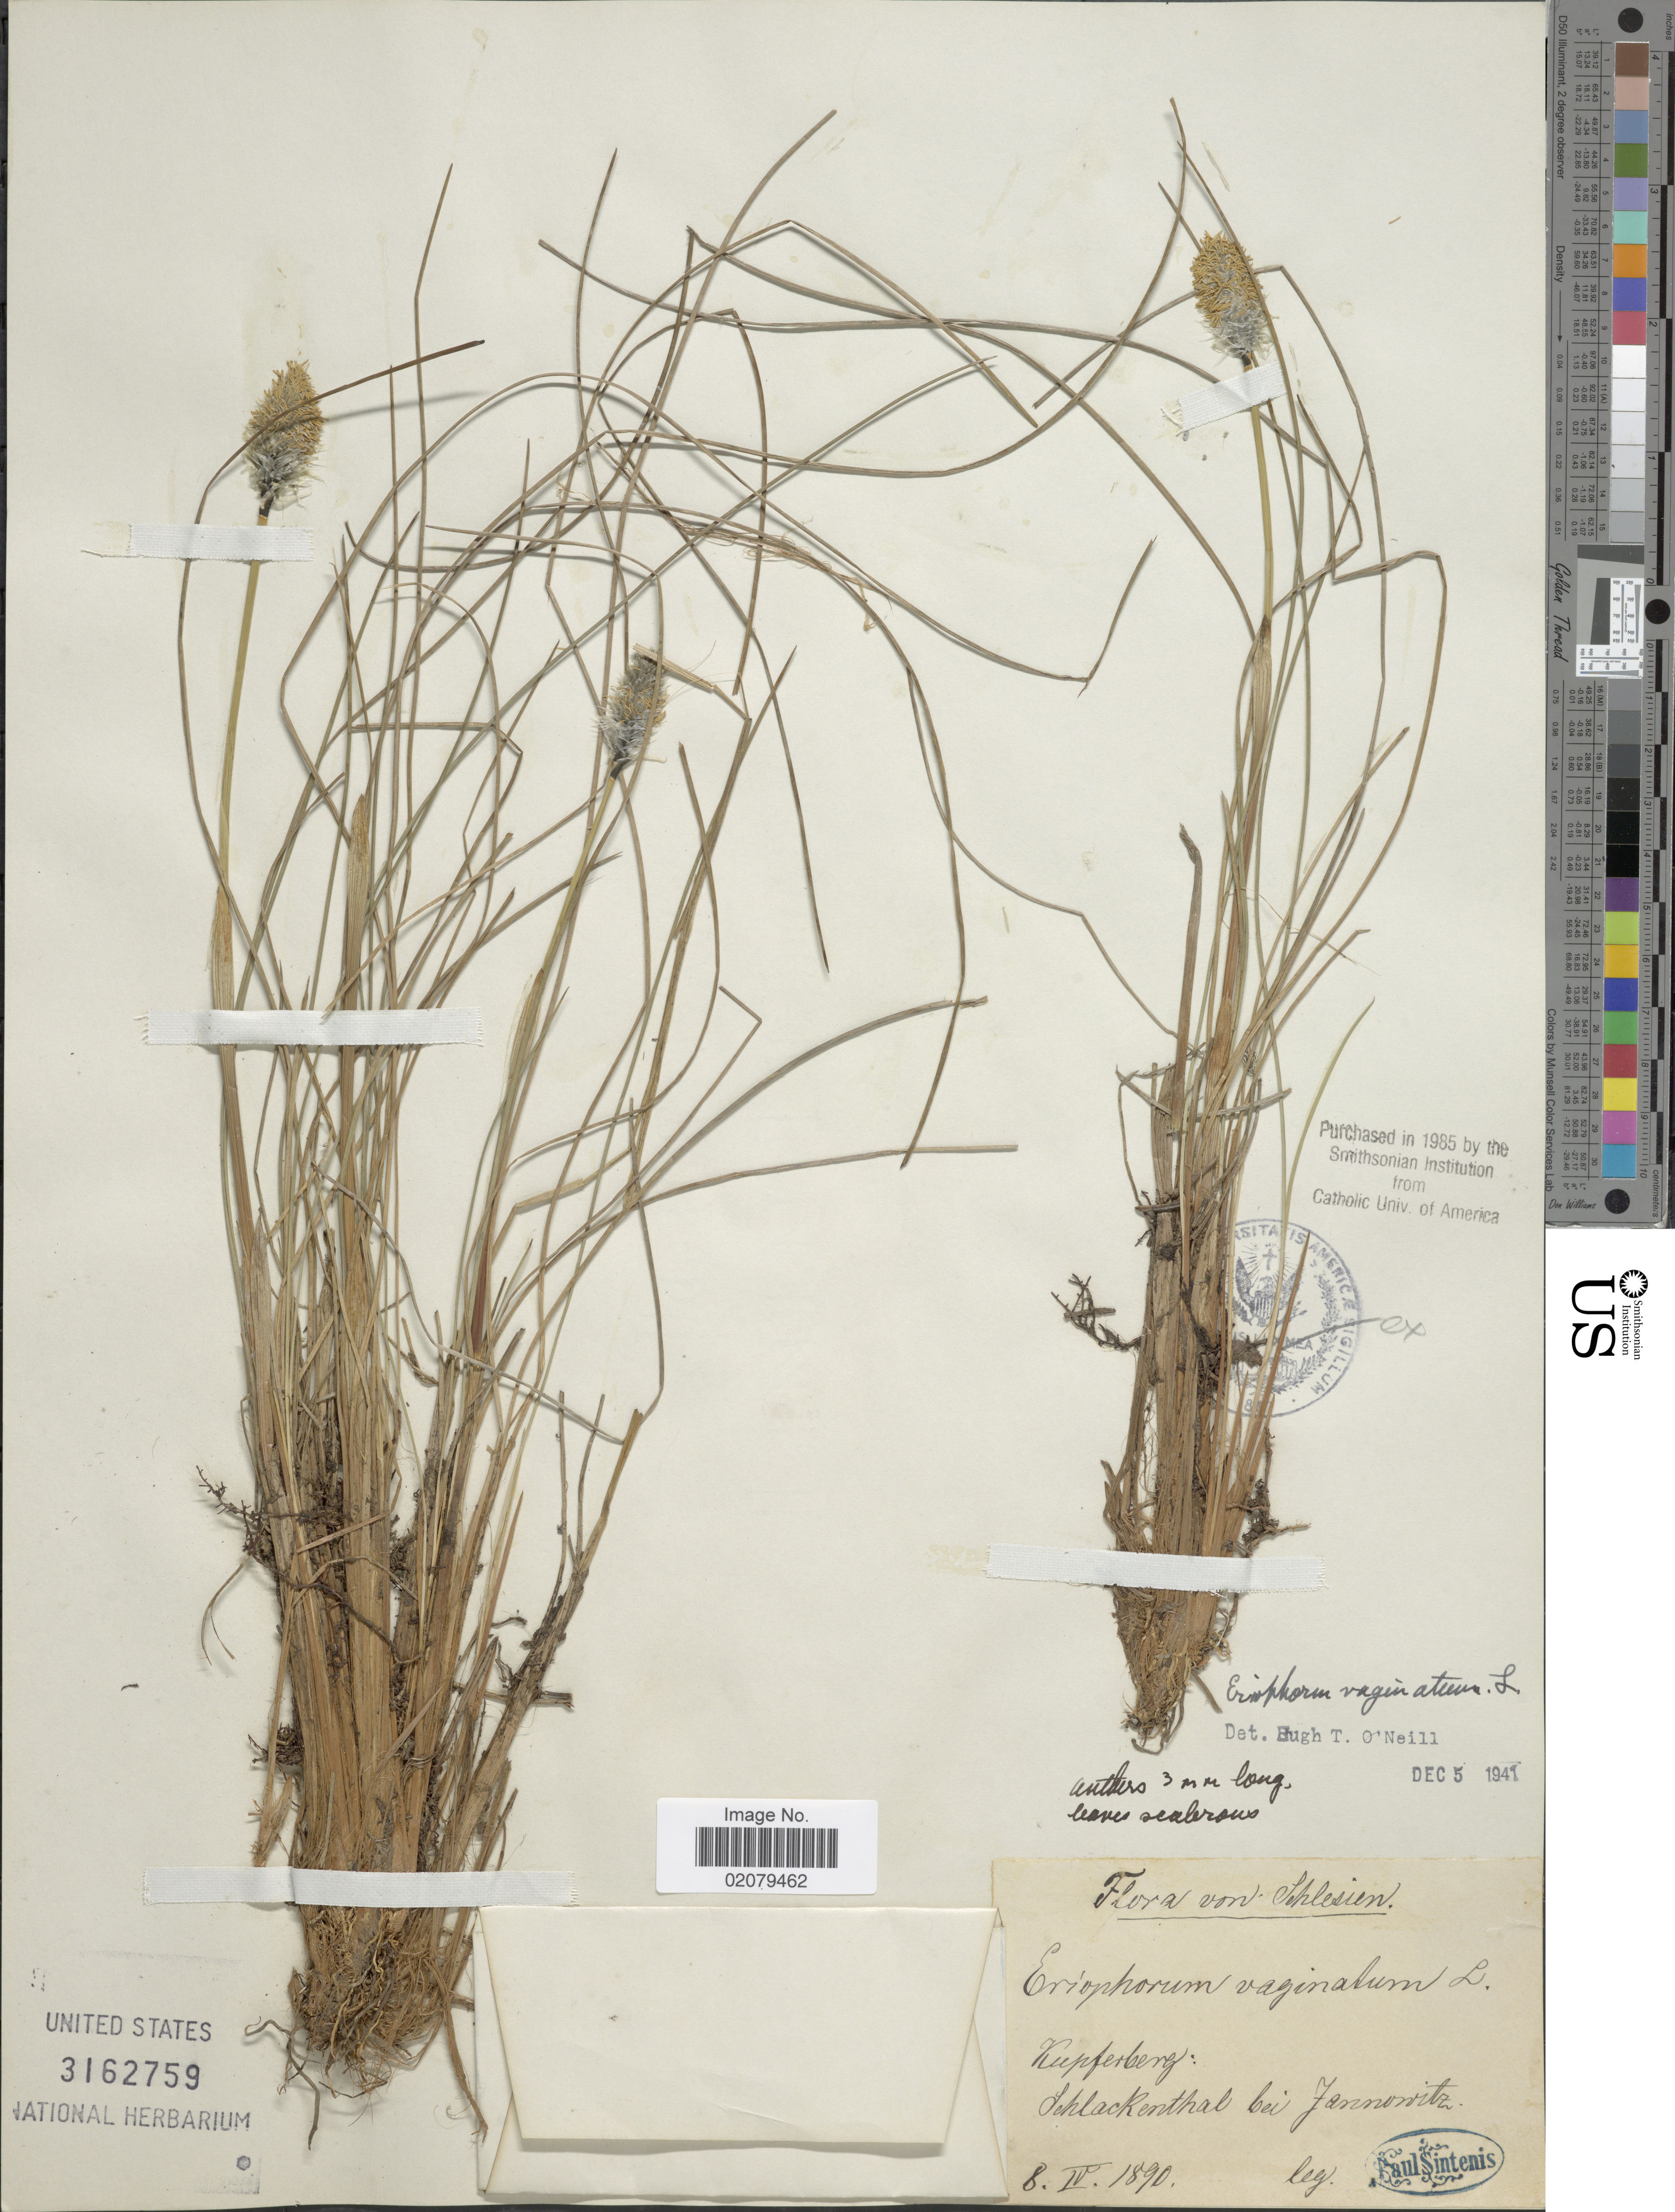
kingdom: Plantae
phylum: Tracheophyta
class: Liliopsida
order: Poales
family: Cyperaceae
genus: Eriophorum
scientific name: Eriophorum vaginatum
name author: L.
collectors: P. Sintenis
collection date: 1890-04-08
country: Germany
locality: Kupferberg, Schlackenthal bei Jannowitz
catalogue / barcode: US 3162759